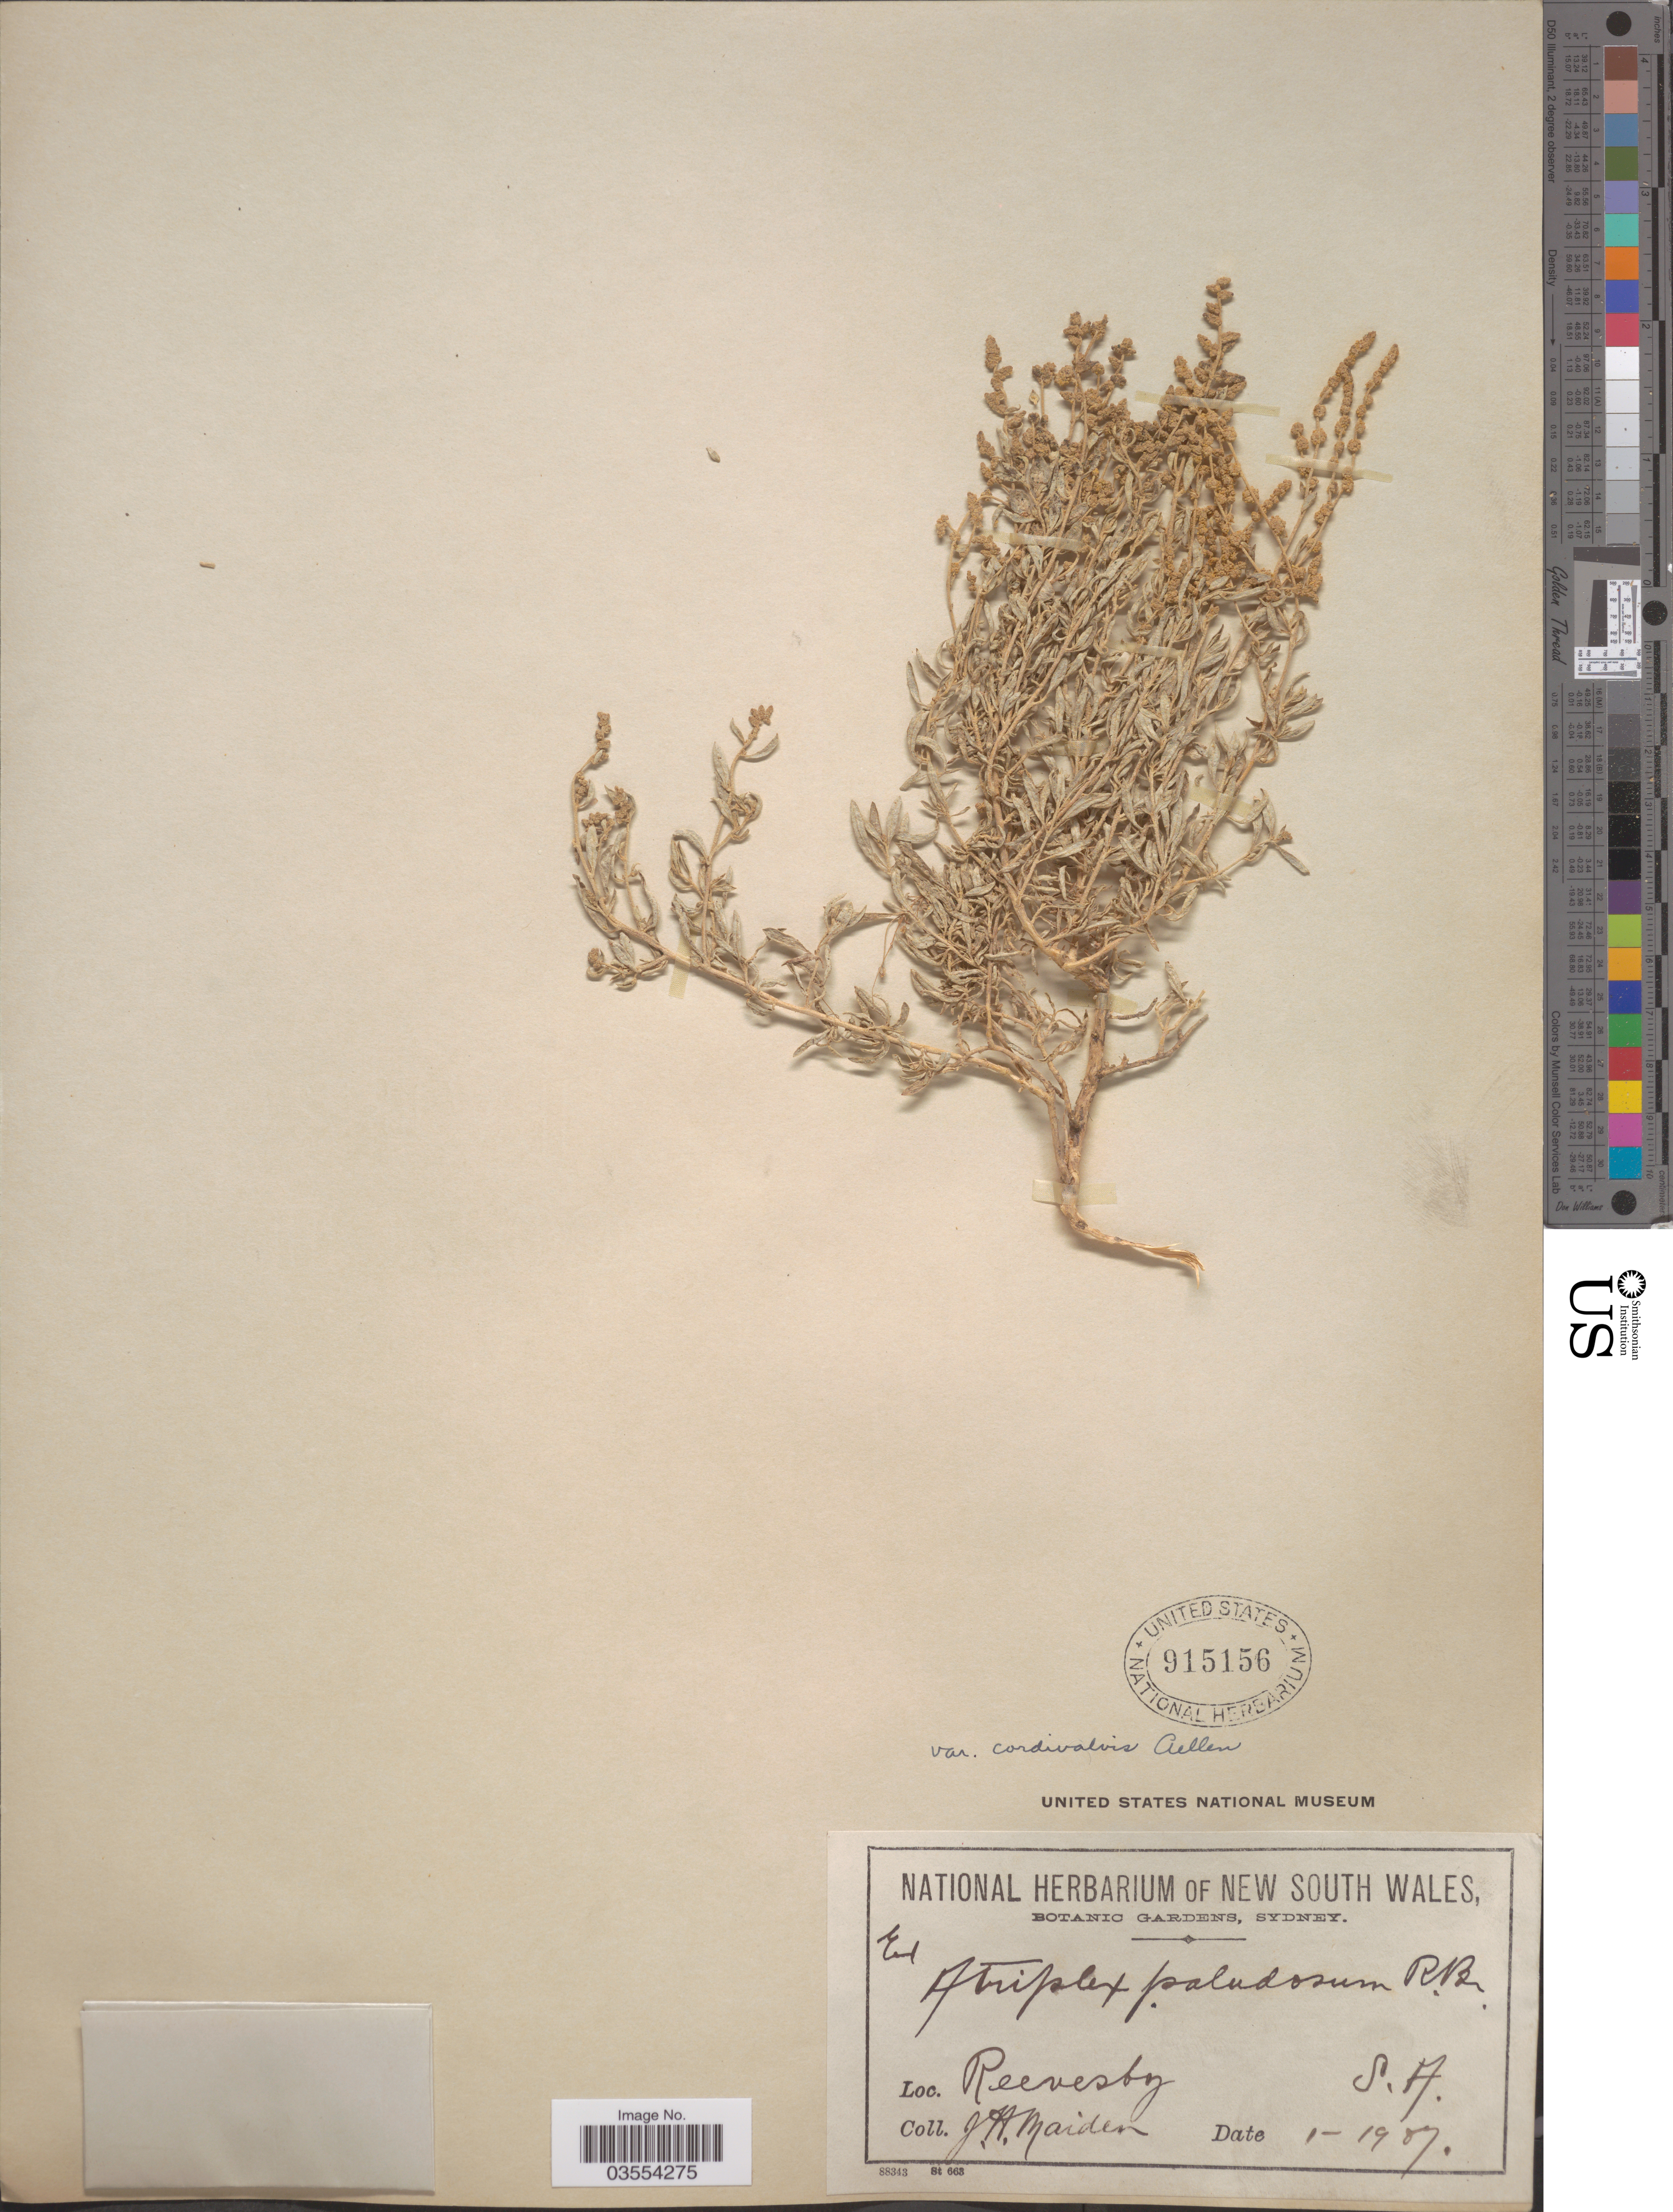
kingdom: Plantae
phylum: Tracheophyta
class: Magnoliopsida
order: Caryophyllales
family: Amaranthaceae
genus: Atriplex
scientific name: Atriplex paludosa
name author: R. Br.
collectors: J. Maiden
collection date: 1907-01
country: Australia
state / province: South Australia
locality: Reevesby.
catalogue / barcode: US 915156